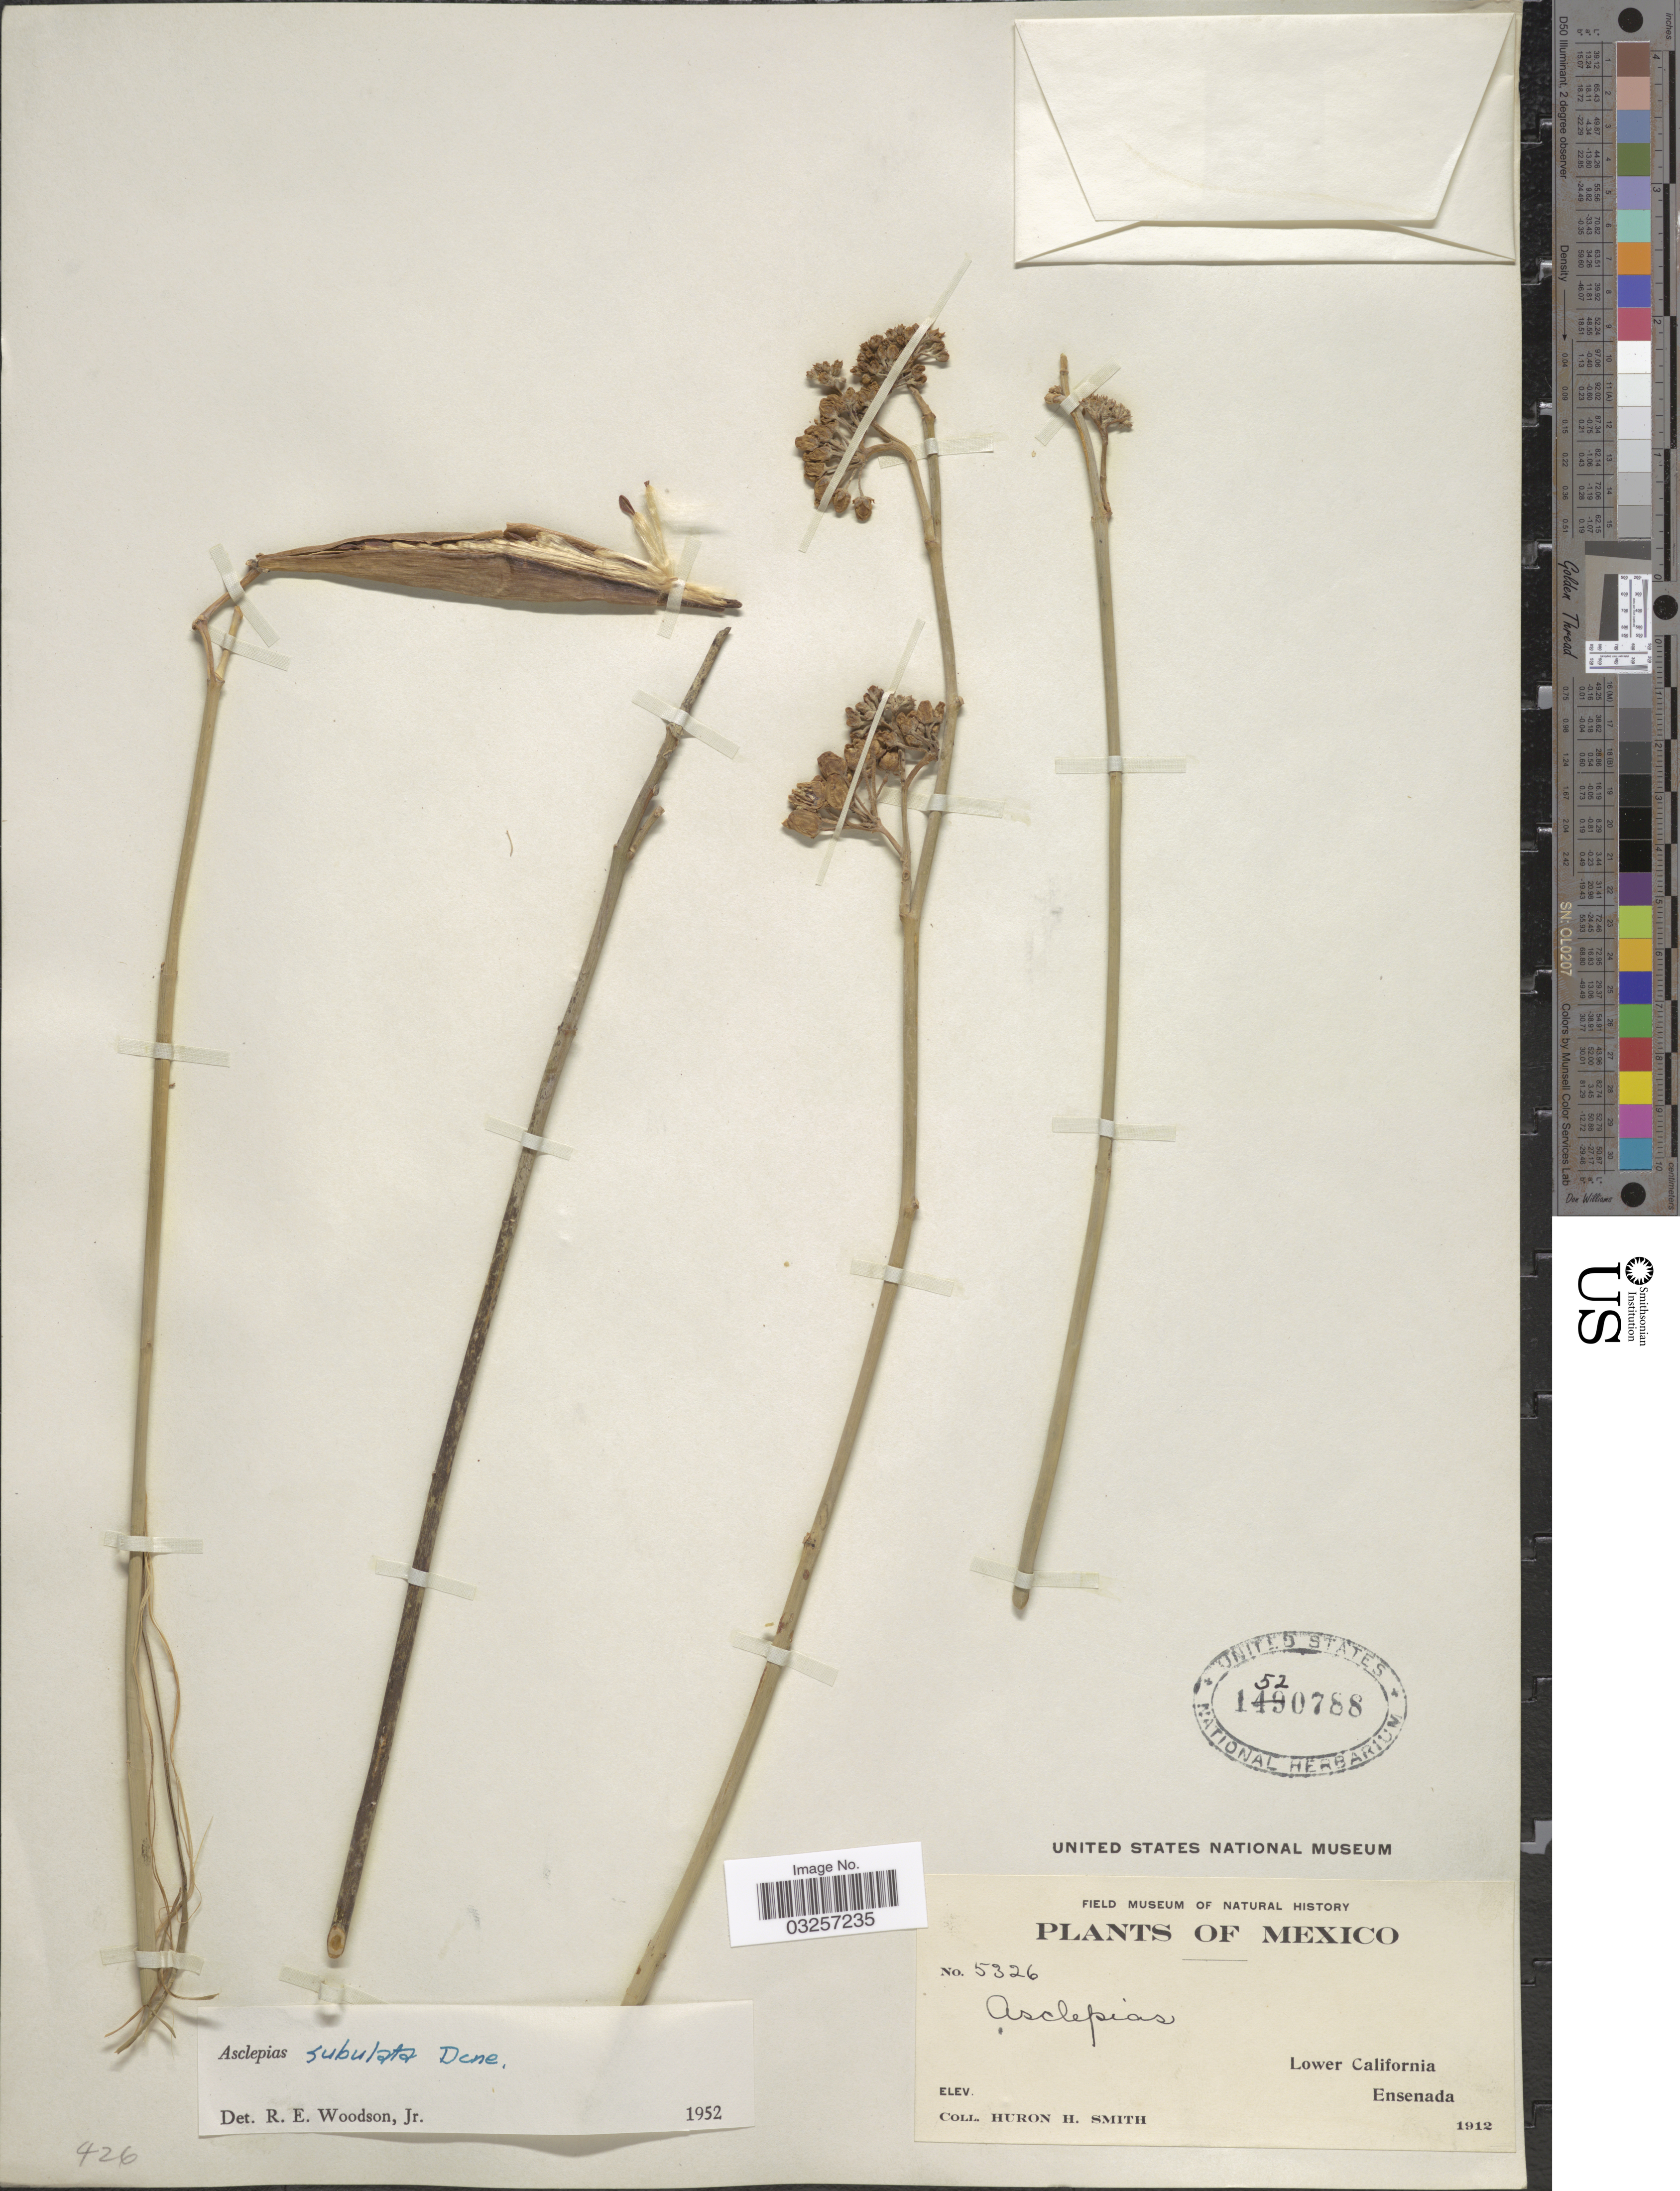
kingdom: Plantae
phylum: Tracheophyta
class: Magnoliopsida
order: Gentianales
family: Apocynaceae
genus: Asclepias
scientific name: Asclepias subulata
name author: Decne.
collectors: Huron H. Smith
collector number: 5326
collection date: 1912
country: Mexico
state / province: Baja California Norte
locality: Lower California. Ensenada.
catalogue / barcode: US 1520788